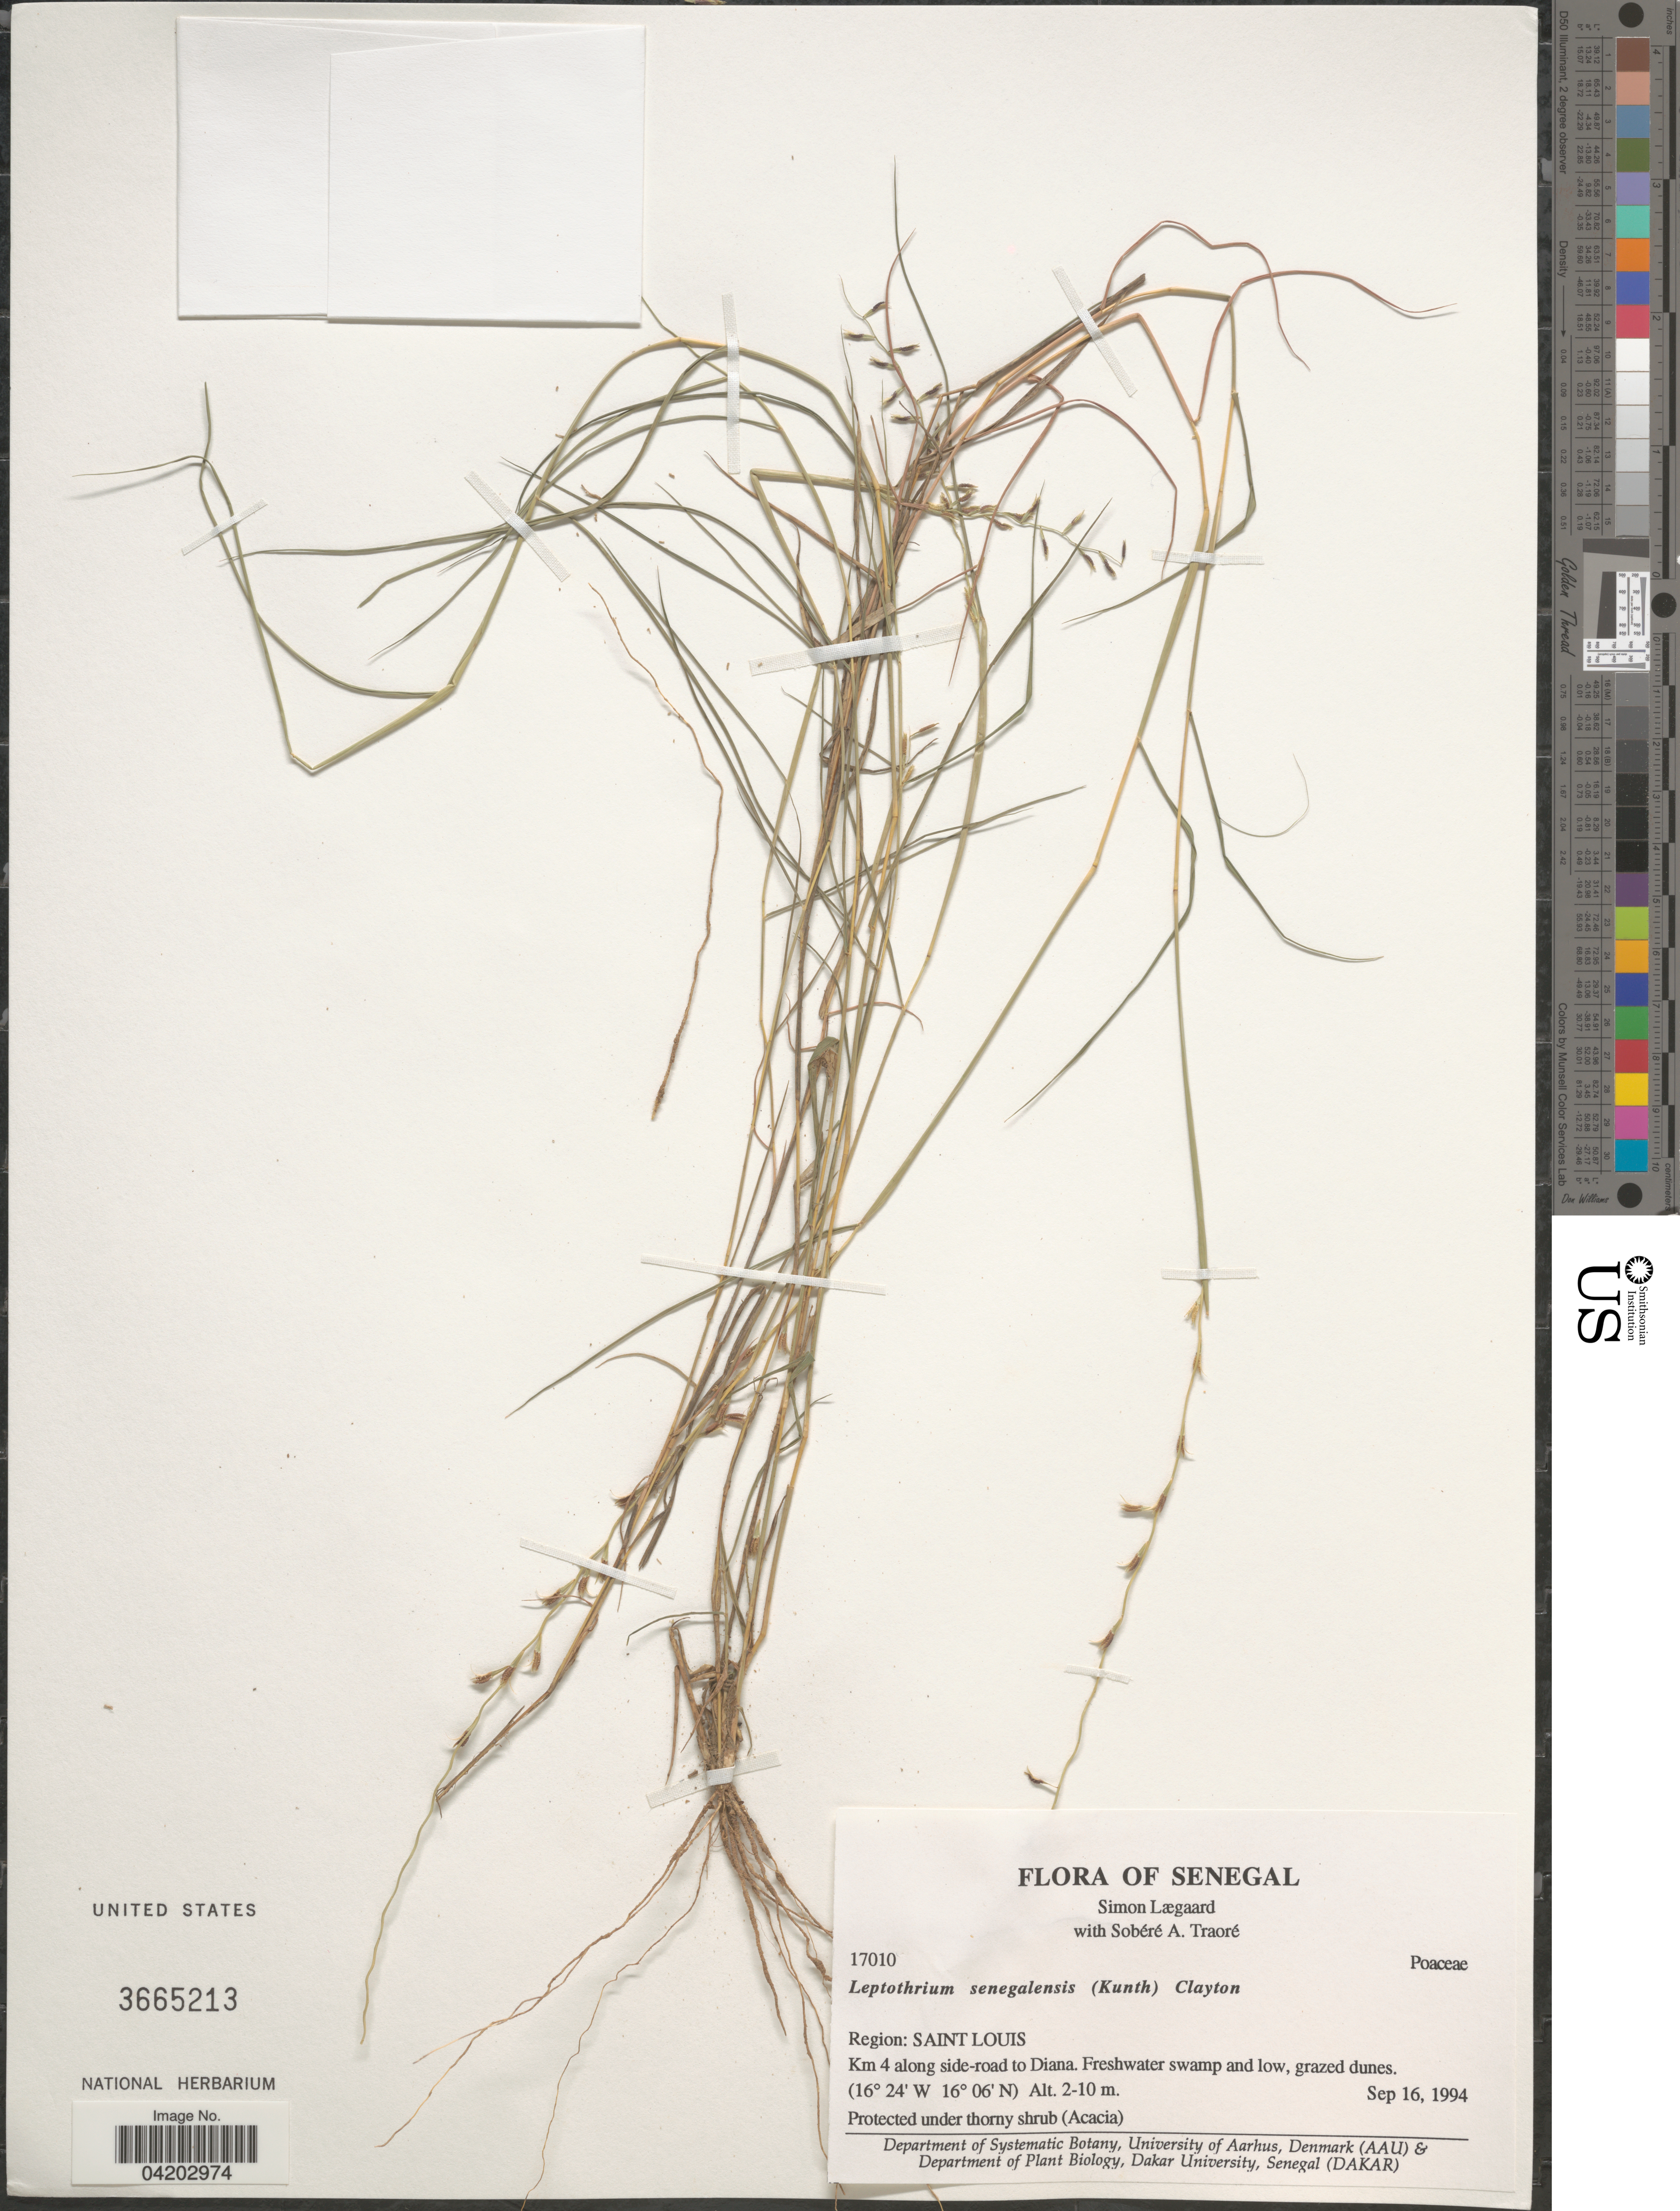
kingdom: Plantae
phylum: Tracheophyta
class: Liliopsida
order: Poales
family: Poaceae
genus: Leptothrium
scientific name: Leptothrium senegalense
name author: (Kunth) Clayton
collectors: S. Lægaard & S. Traore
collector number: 17010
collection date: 1994-09-16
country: Senegal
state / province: Saint-Louis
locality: Region: Saint Louis. Km 4 along side-road to Diana.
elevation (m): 2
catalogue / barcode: US 3665213